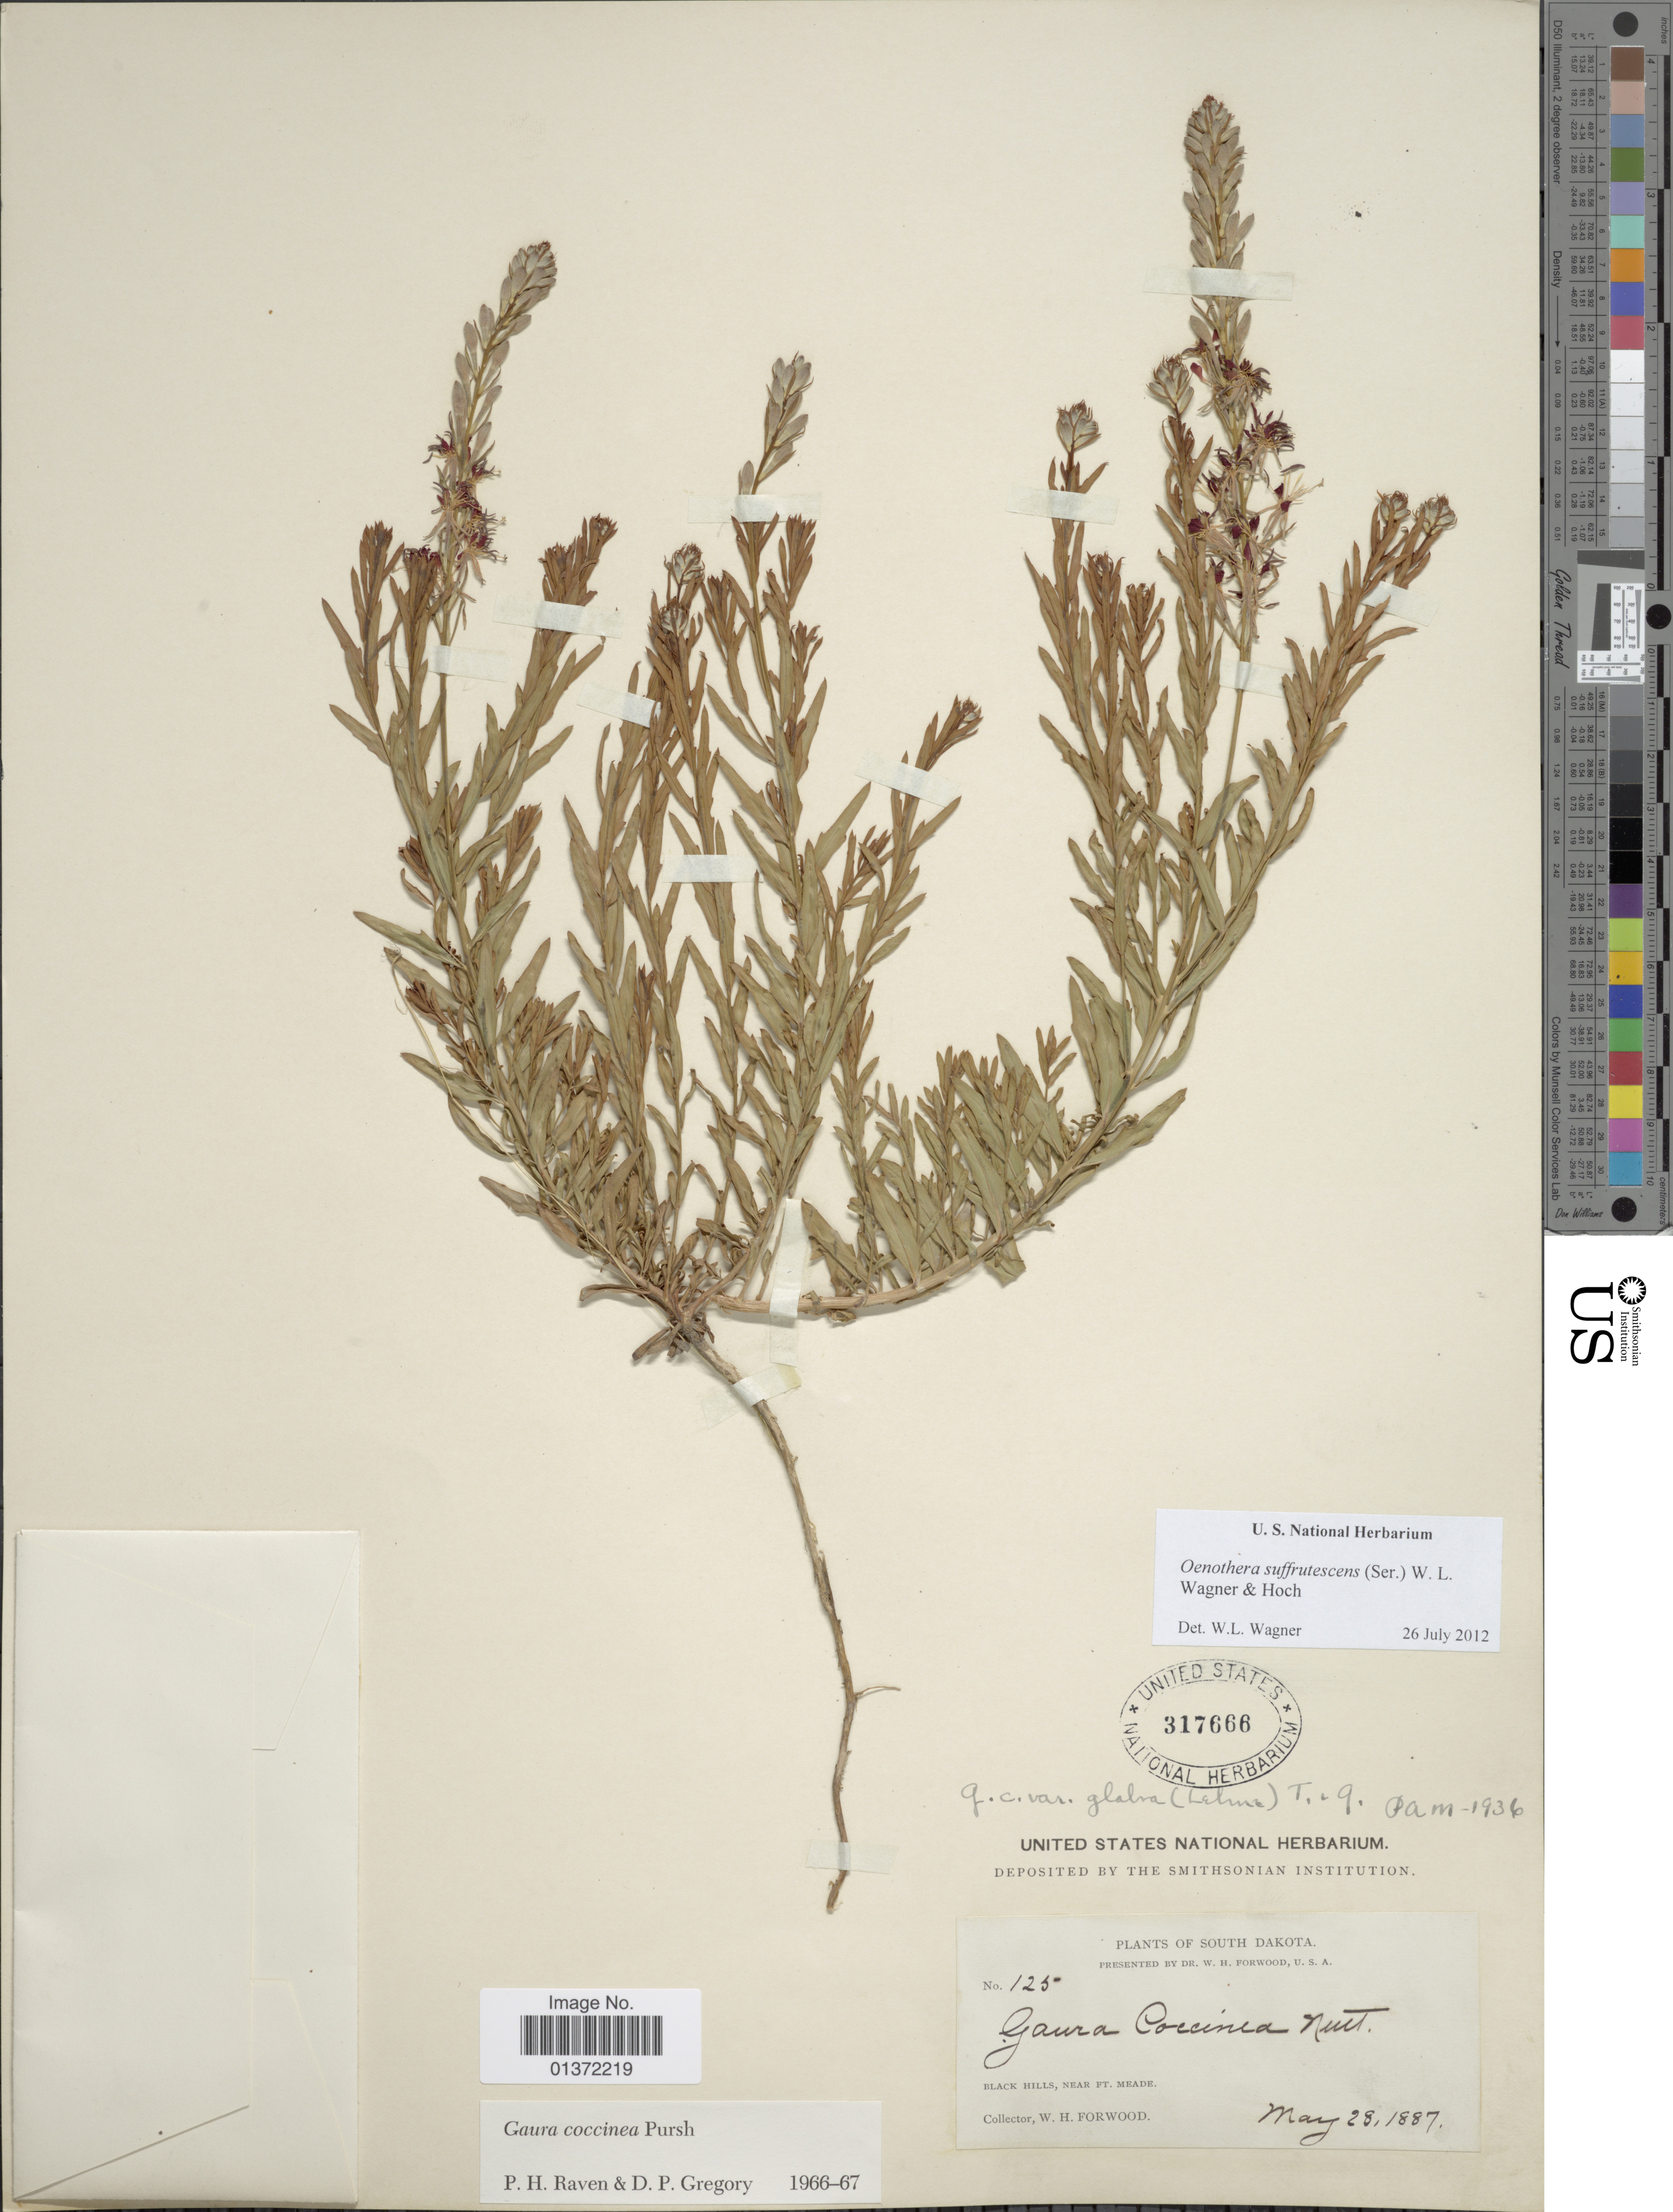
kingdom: Plantae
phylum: Tracheophyta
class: Magnoliopsida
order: Myrtales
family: Onagraceae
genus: Oenothera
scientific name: Oenothera suffrutescens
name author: (Ser.) W.L. Wagner & Hoch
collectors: W. Forwood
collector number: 125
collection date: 1887-05-28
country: United States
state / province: South Dakota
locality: Black Hills, near Ft. Meade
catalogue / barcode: US 317666